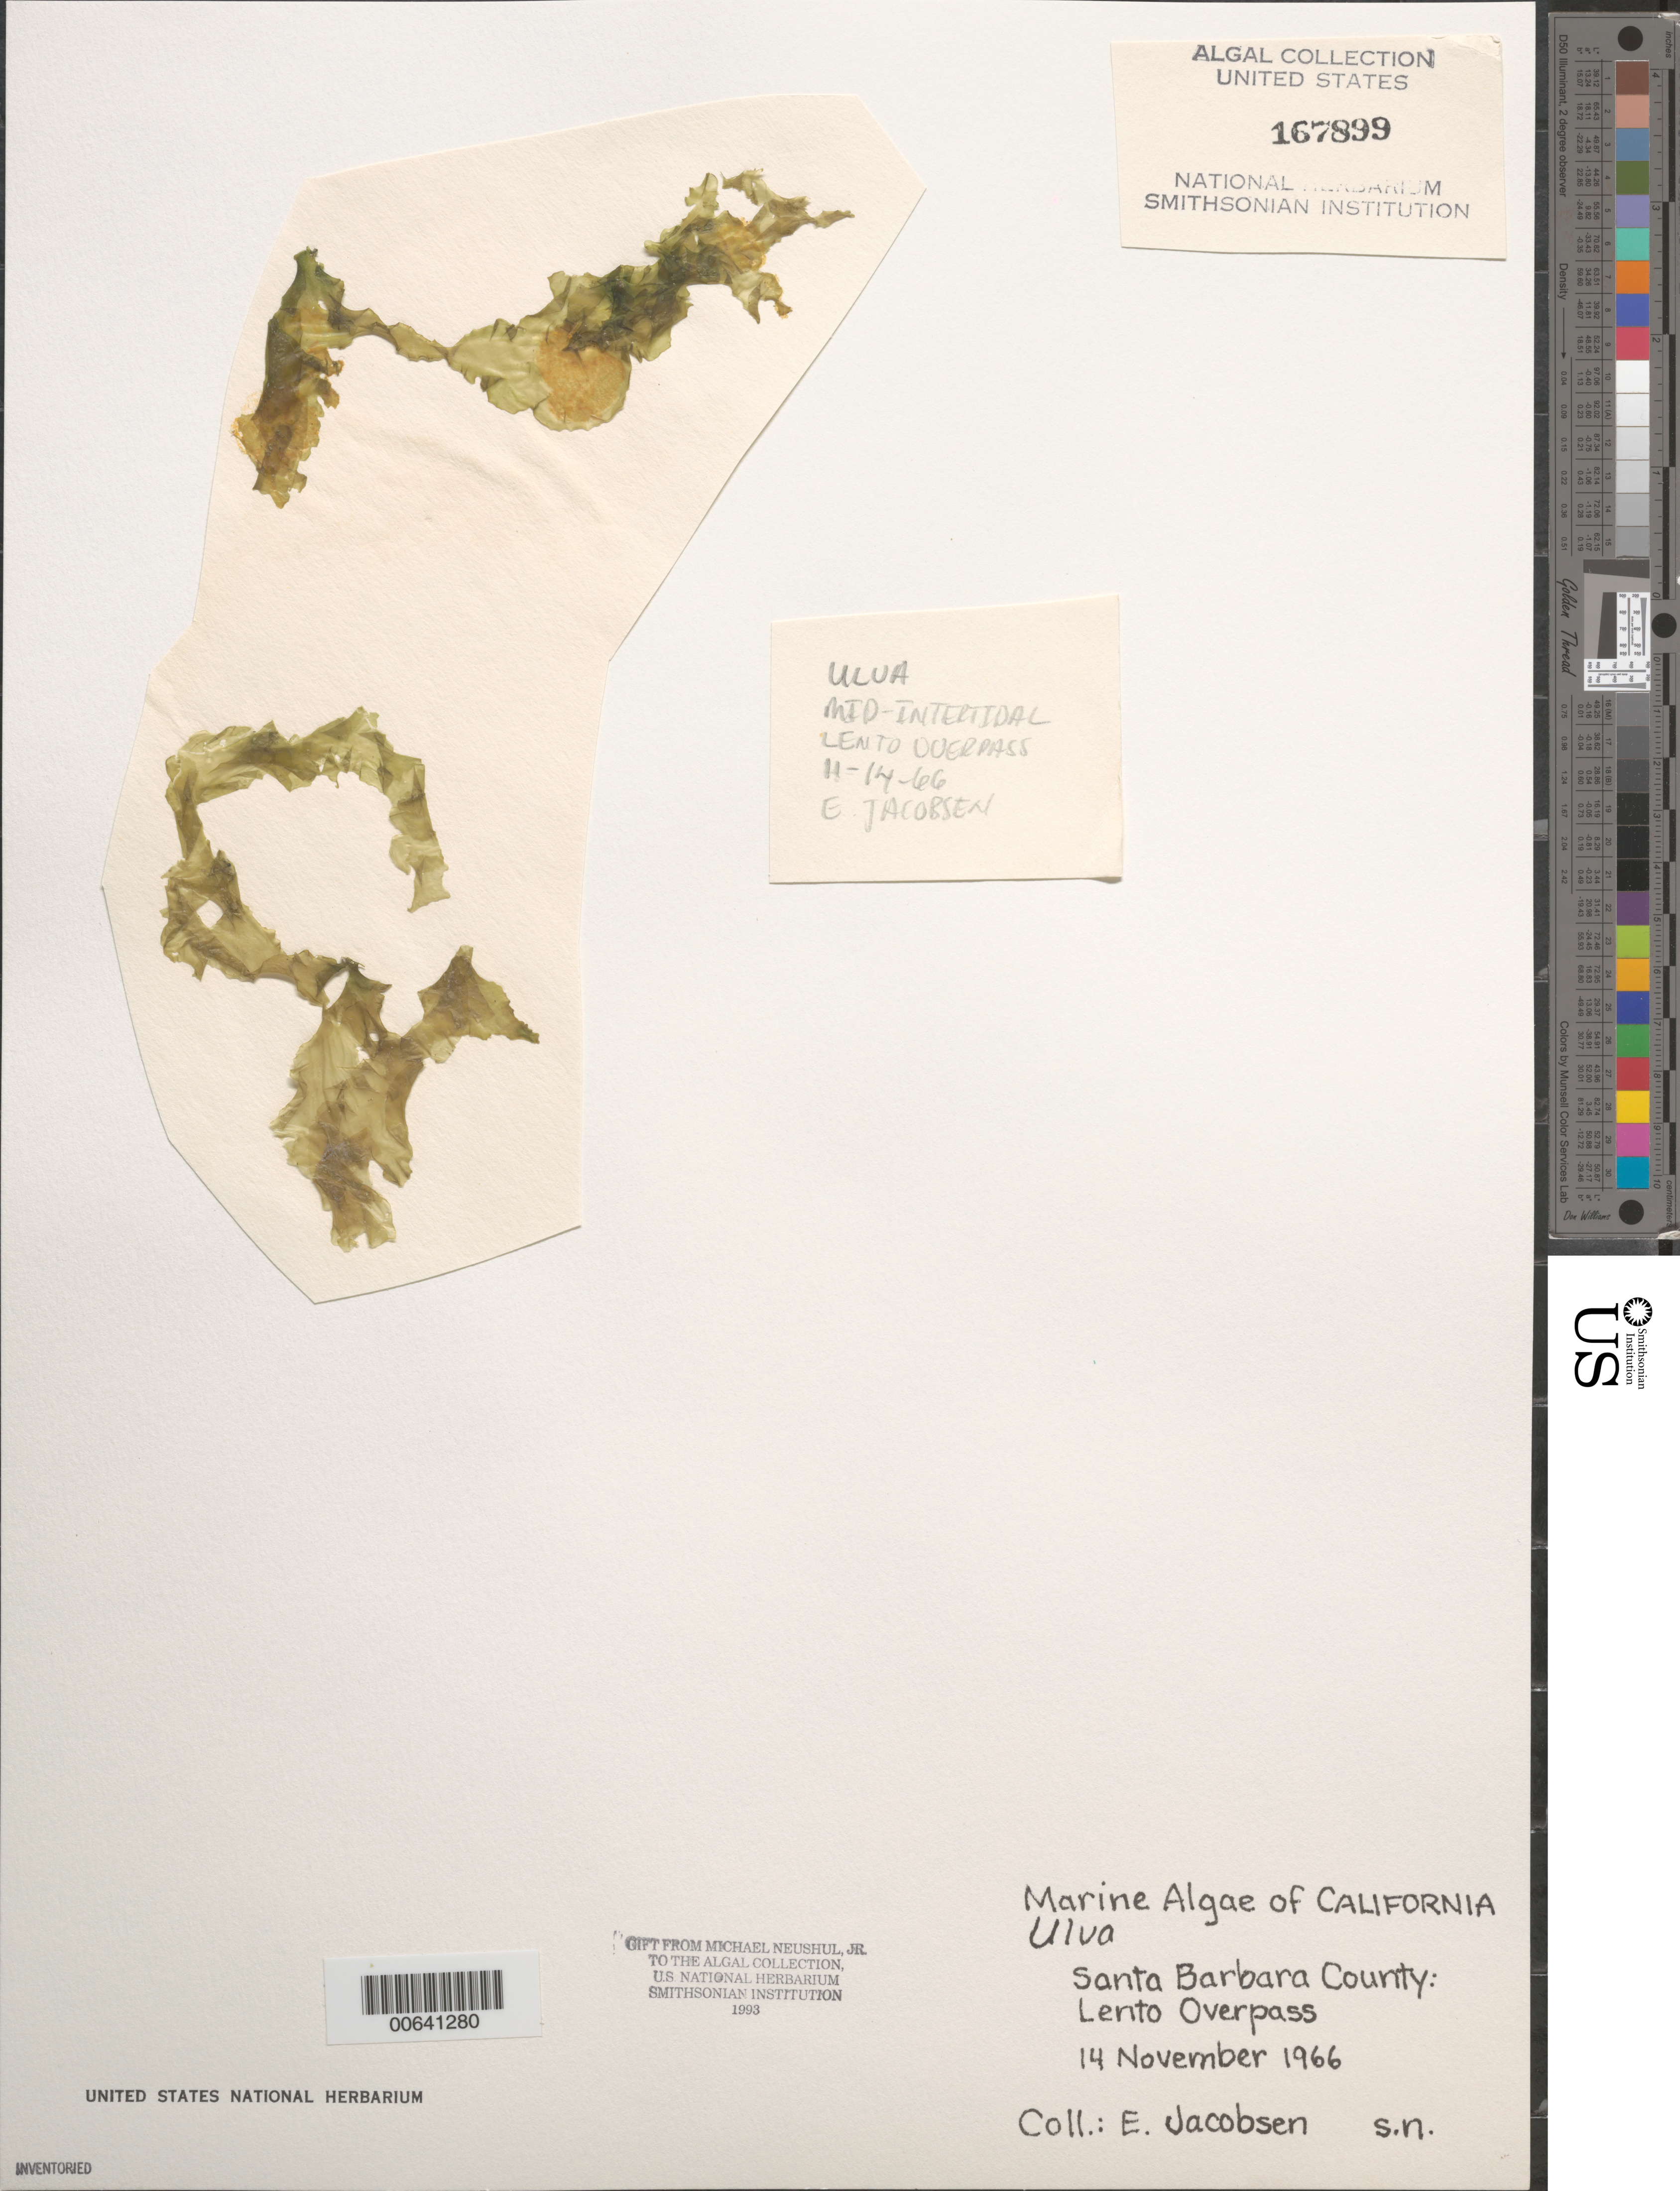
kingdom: Plantae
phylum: Chlorophyta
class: Ulvophyceae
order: Ulvales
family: Ulvaceae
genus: Ulva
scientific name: Ulva sp.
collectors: E. Jacobsen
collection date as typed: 14 Nov 1966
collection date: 1966-11-14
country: United States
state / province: California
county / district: Santa Barbara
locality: Lento Overpass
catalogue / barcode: US 167899